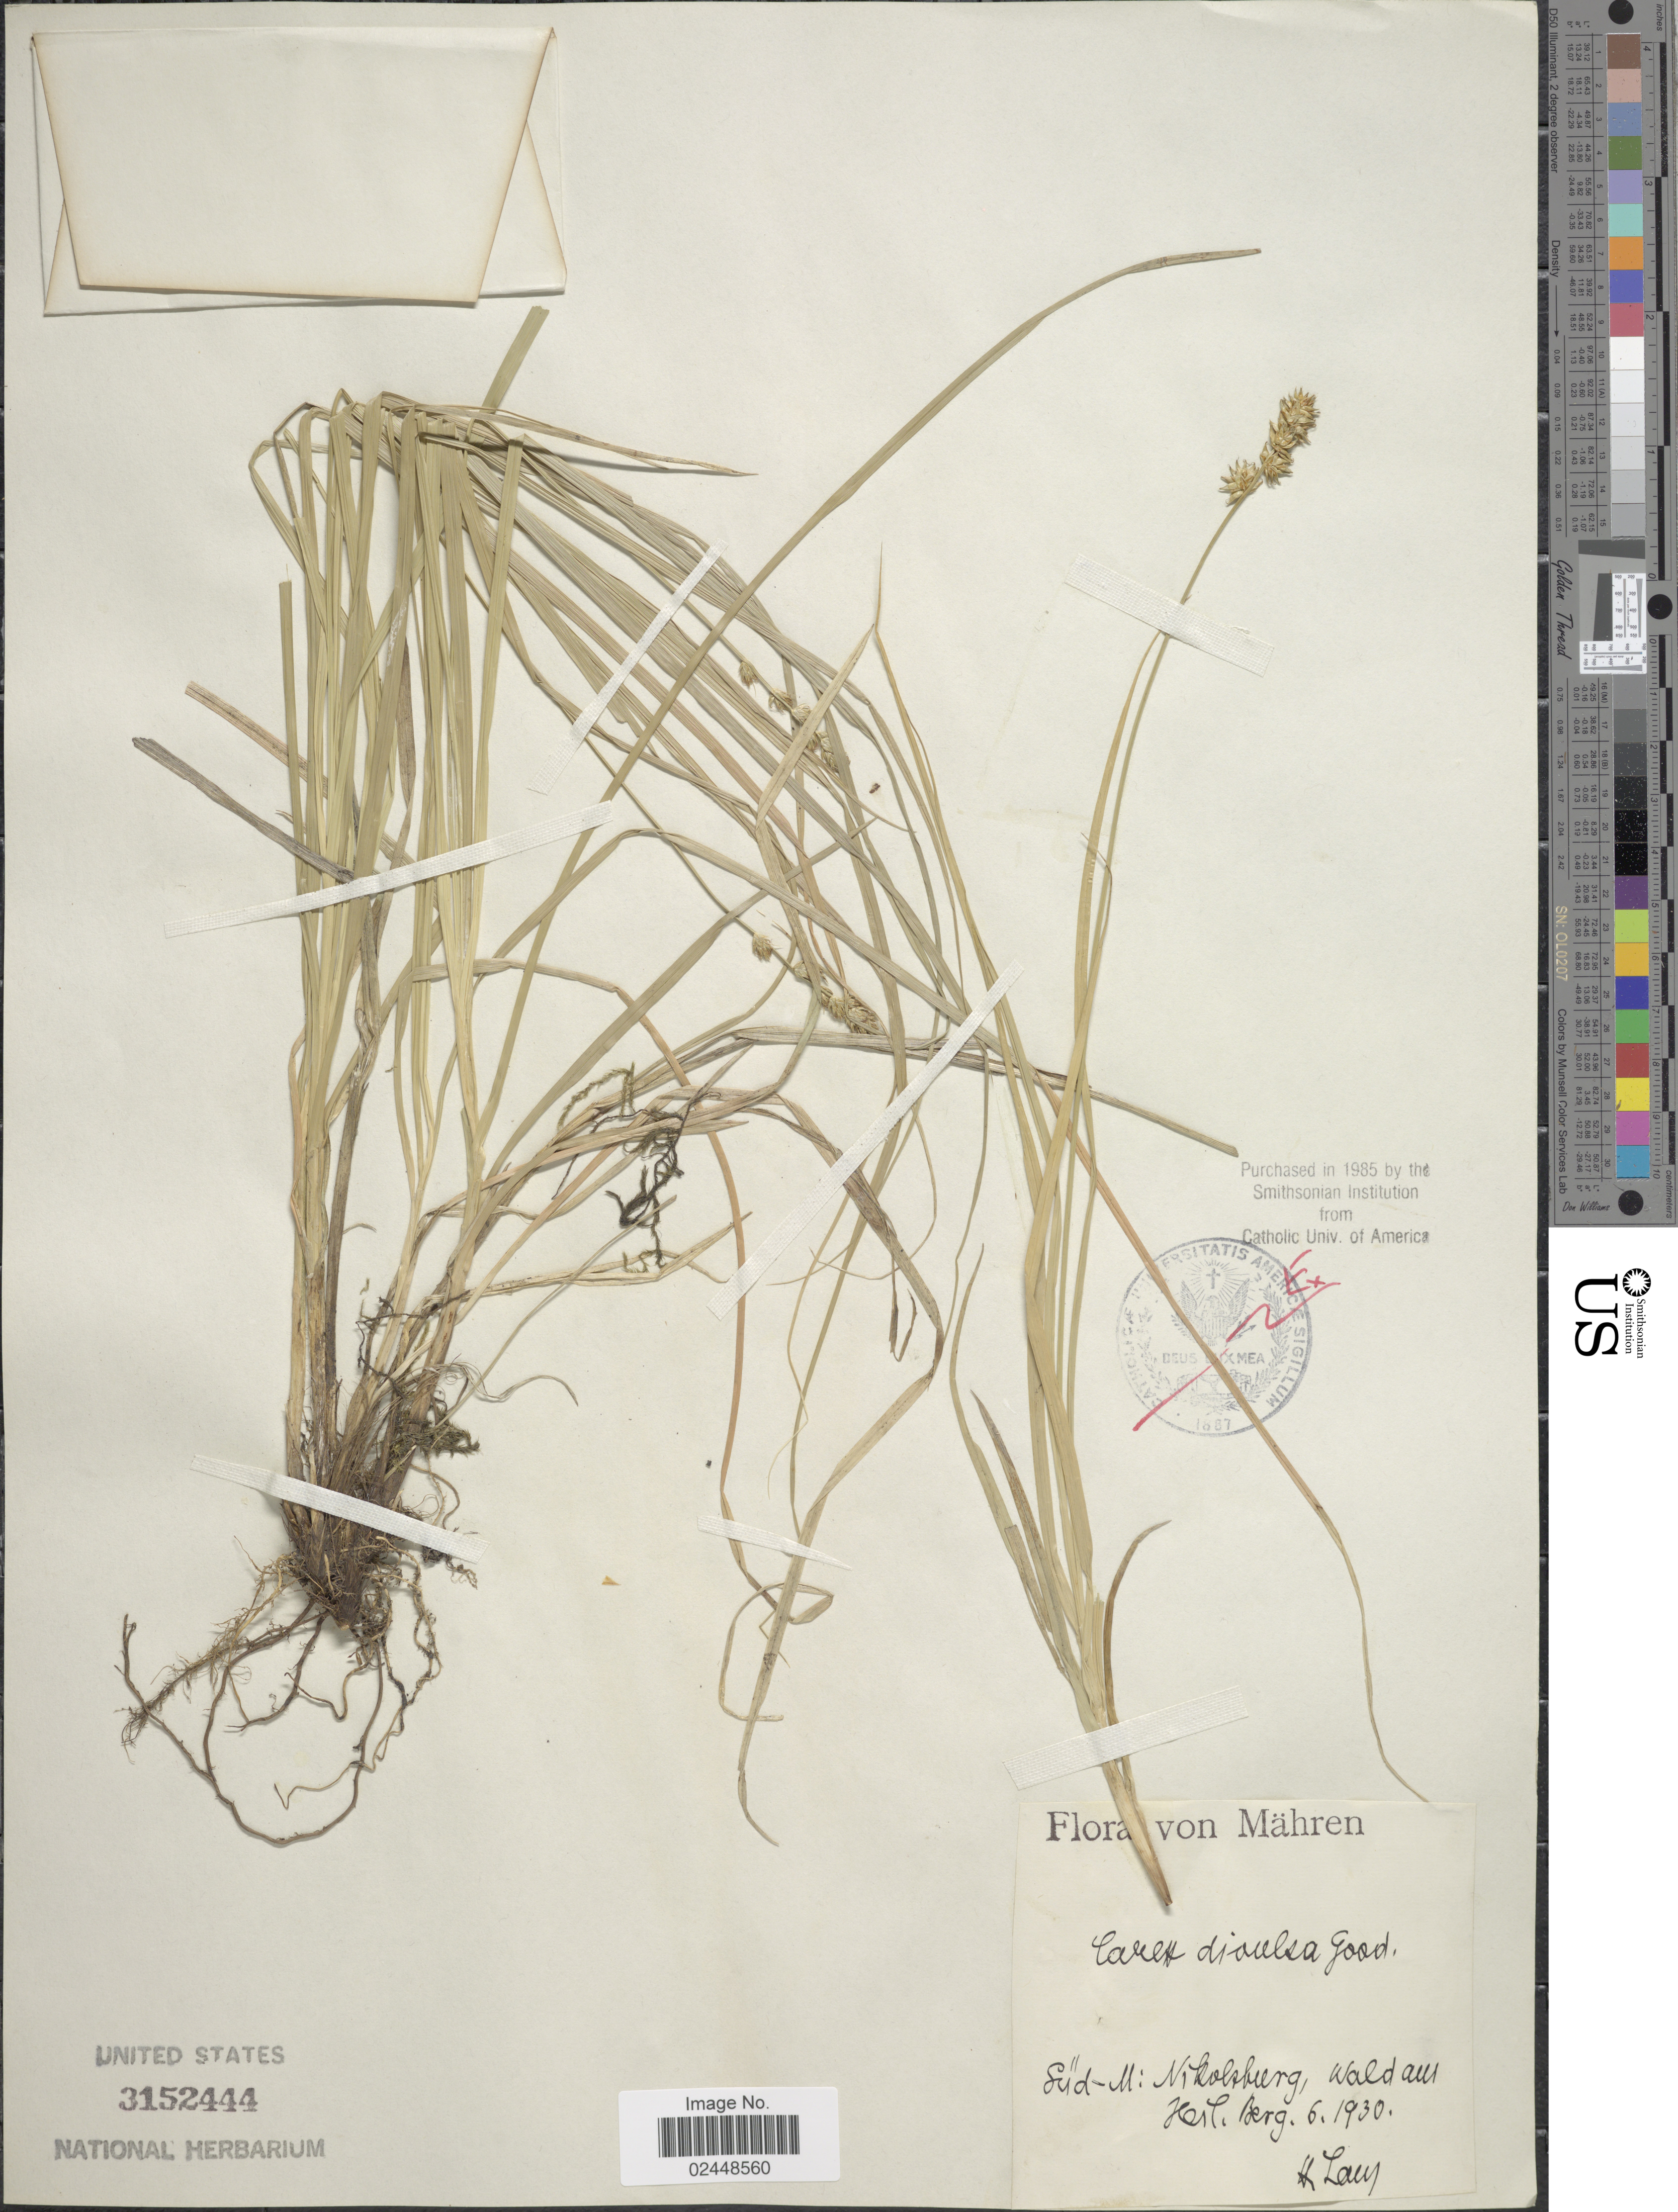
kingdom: Plantae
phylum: Tracheophyta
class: Liliopsida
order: Poales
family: Cyperaceae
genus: Carex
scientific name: Carex divulsa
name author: Stokes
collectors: H. Laus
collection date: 1930-06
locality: Mahren. Sud-U: Nikolsburg, Wald am Heil. Berg. [interpreted]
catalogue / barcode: US 3152444